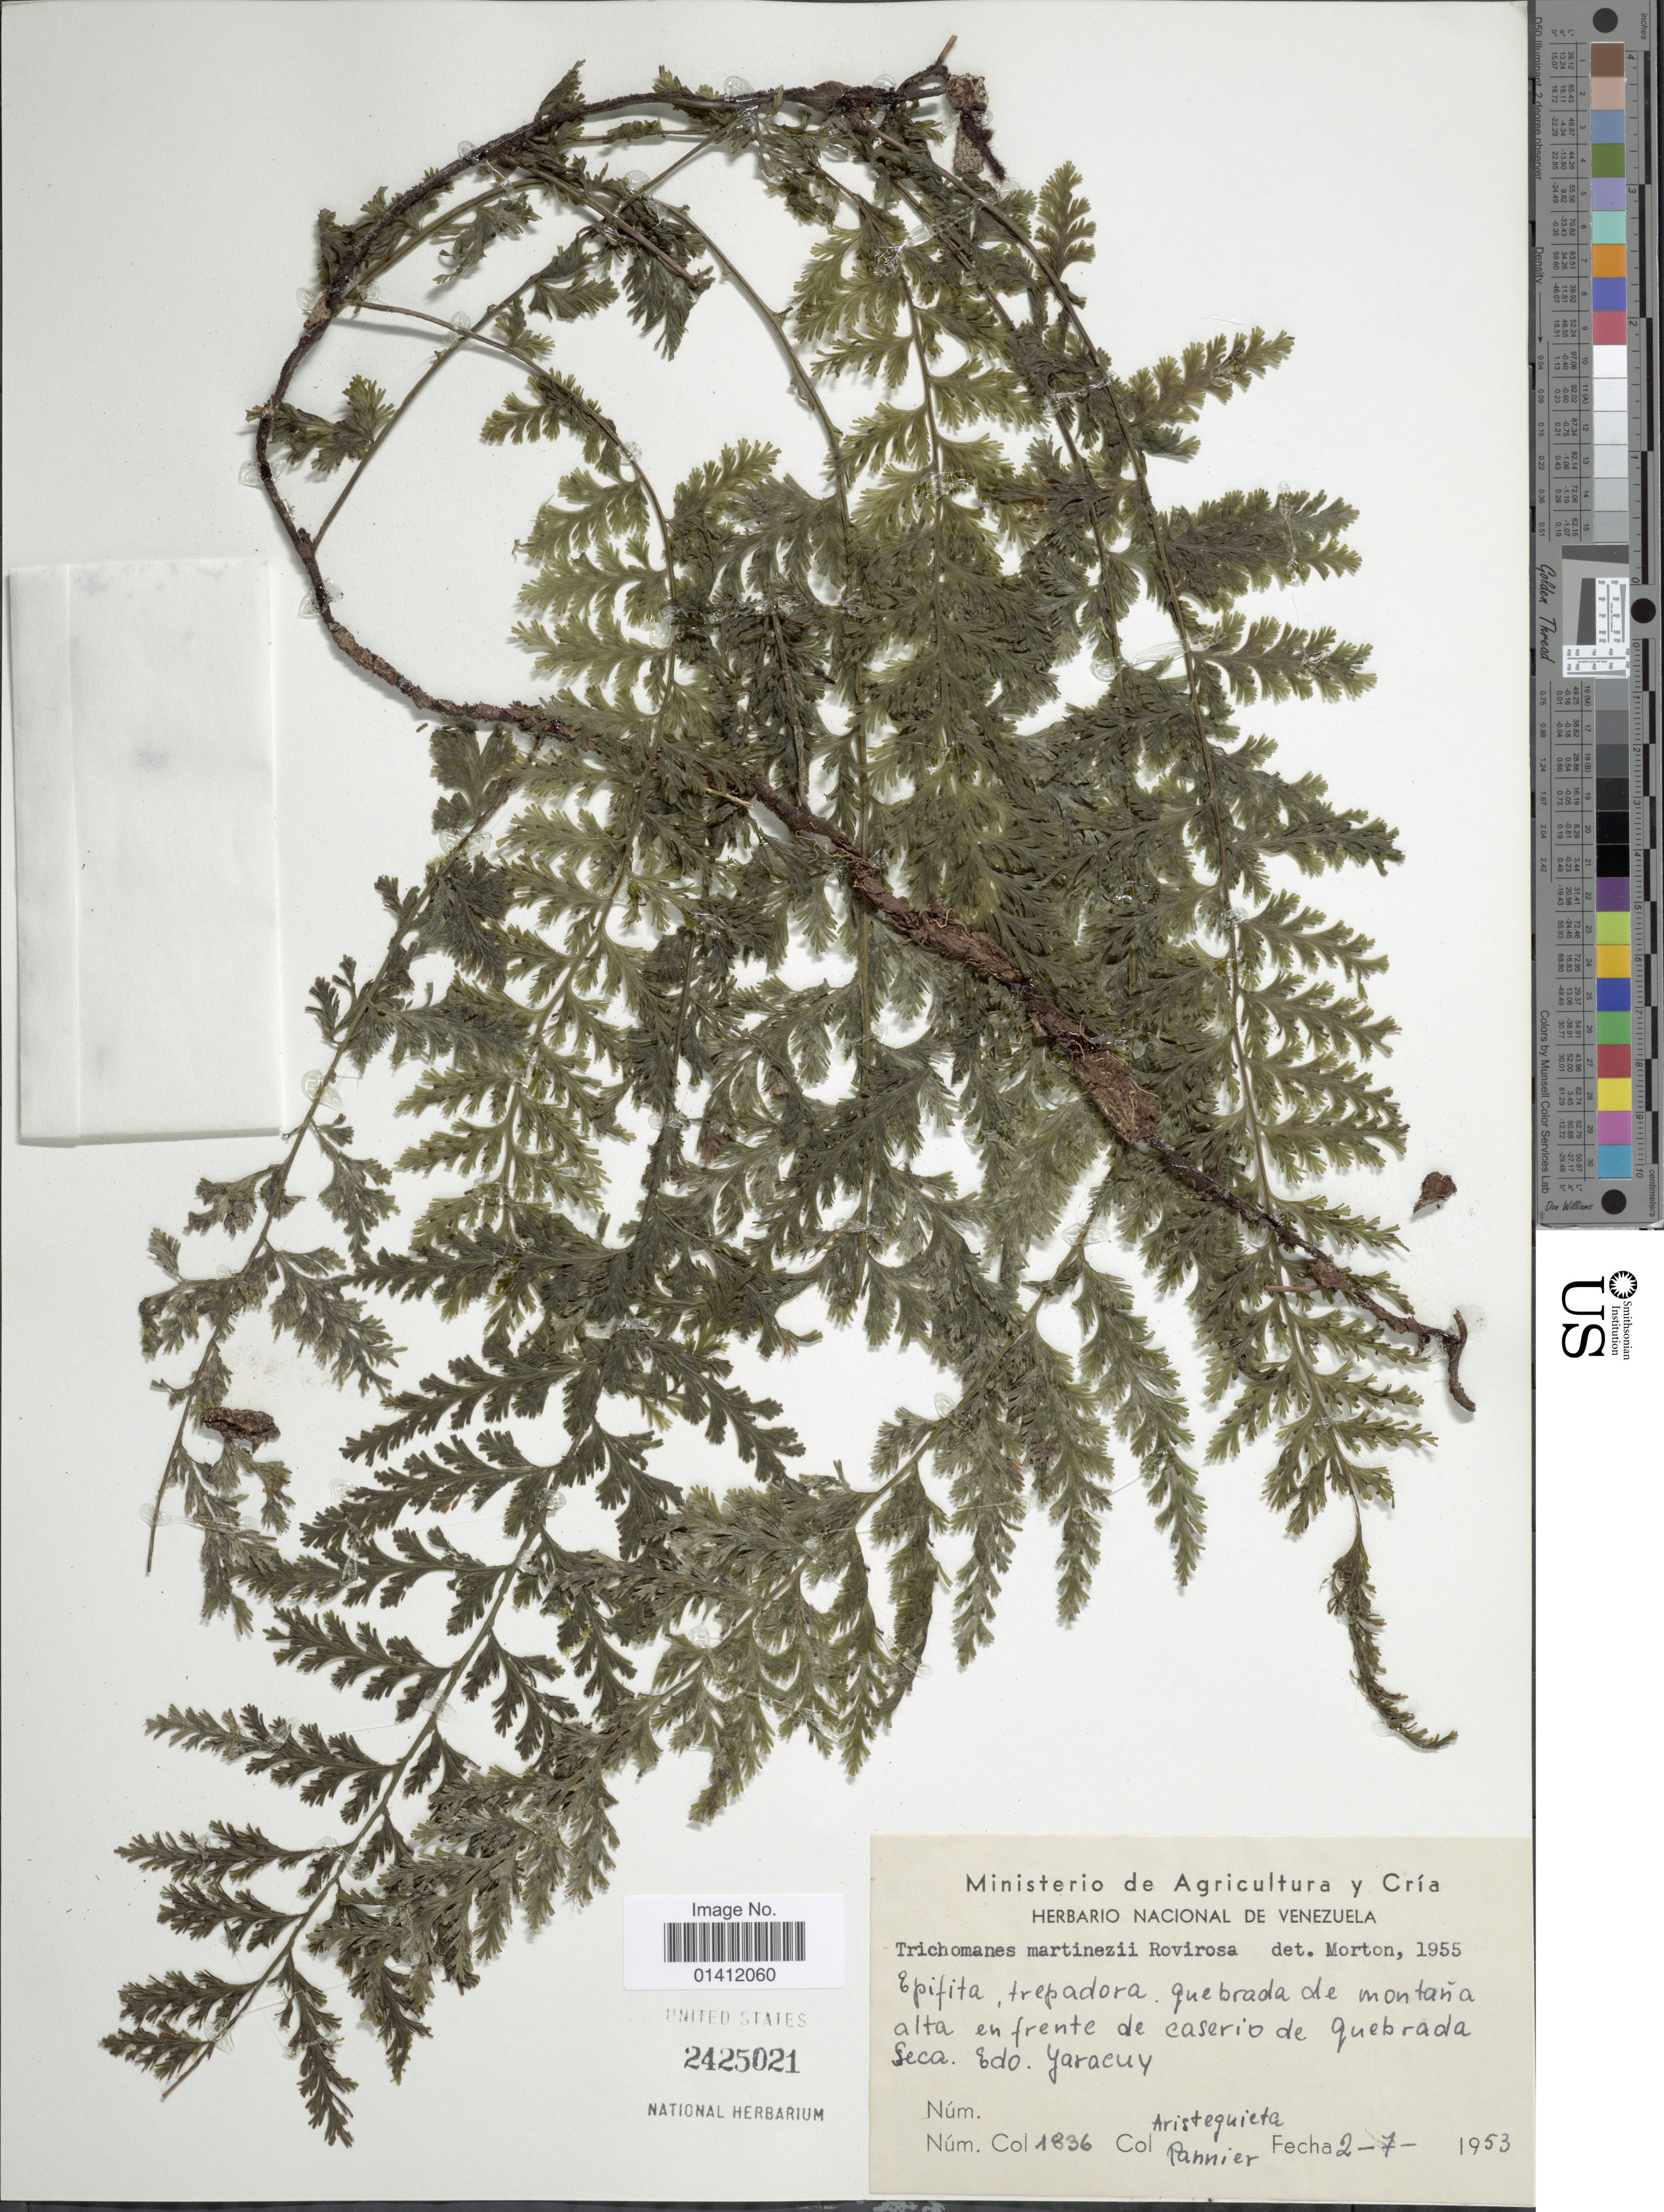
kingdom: Plantae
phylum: Tracheophyta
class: Polypodiopsida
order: Hymenophyllales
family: Hymenophyllaceae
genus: Vandenboschia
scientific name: Vandenboschia collariata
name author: (Bosch) Ebihara & K. Iwats.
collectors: -. Aristeguita & F. Pannier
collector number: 1836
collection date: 1953-07-02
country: Venezuela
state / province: Yaracuy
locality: Quebrada de montana alta enfrente de caserio de Quebrada seca. Edo. Yaracuy.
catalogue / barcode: US 2425021